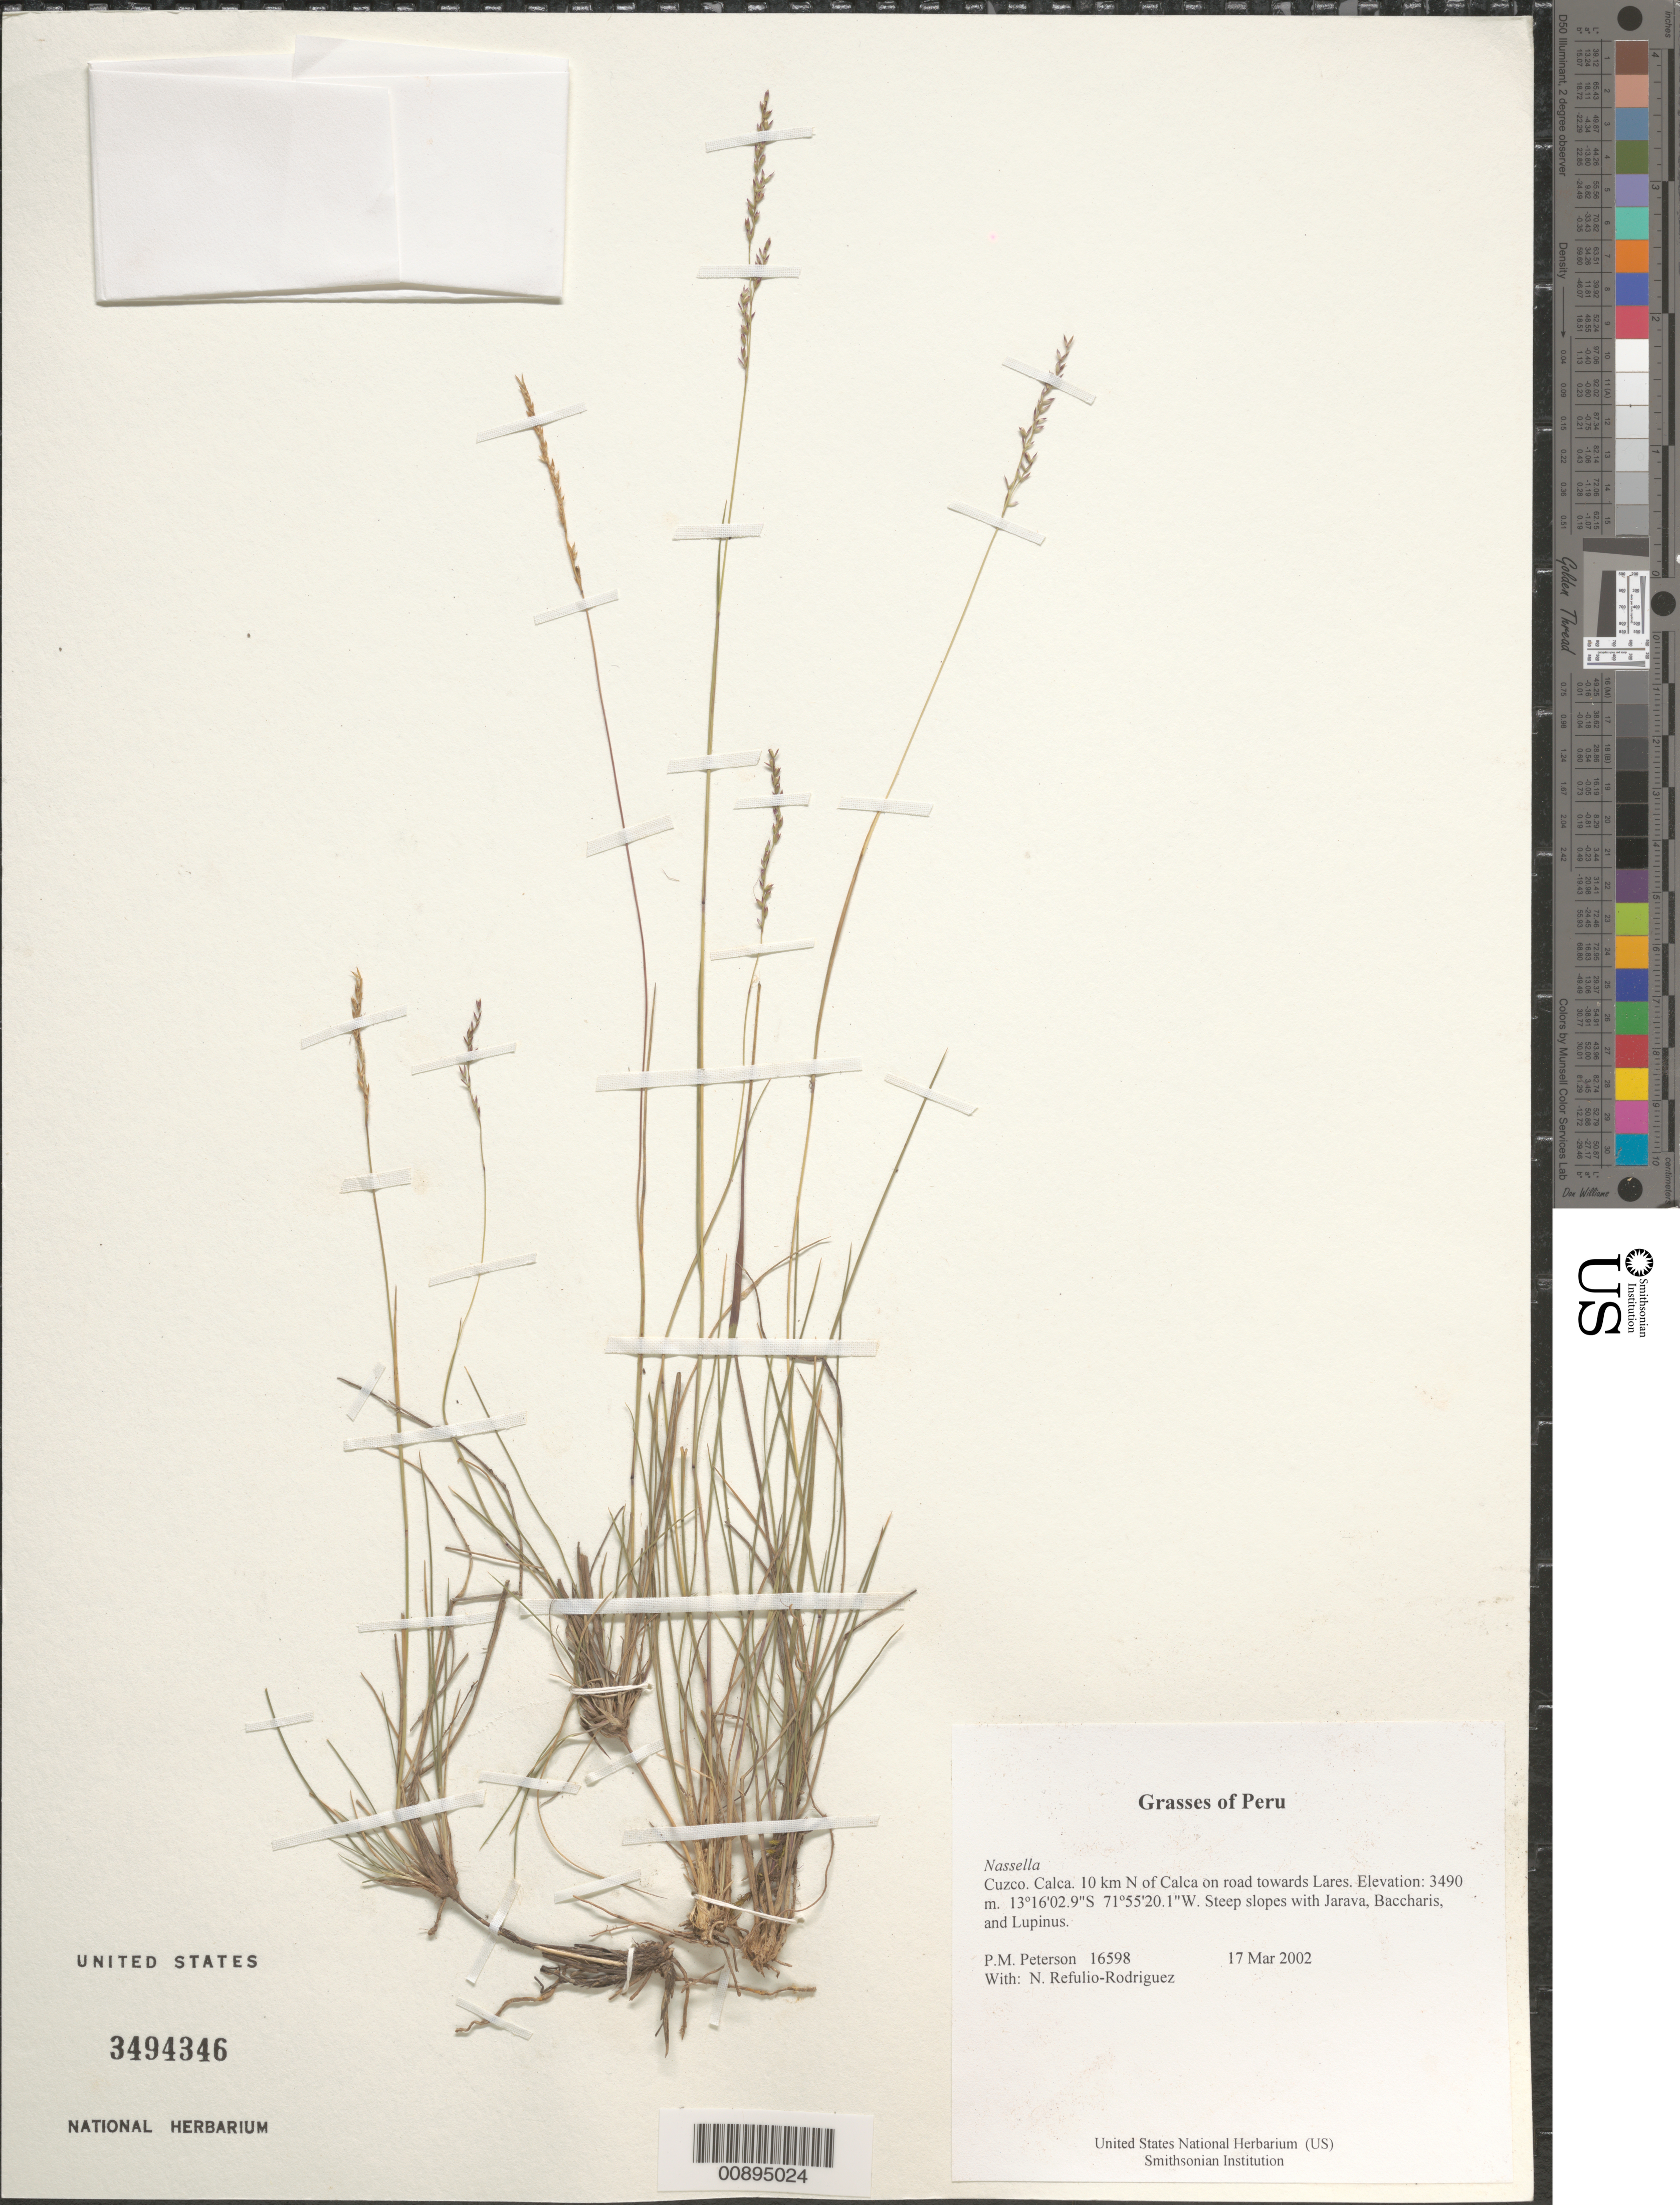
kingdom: Plantae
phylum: Tracheophyta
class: Liliopsida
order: Poales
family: Poaceae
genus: Nassella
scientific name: Nassella sp.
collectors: P. M. Peterson & N. Refulio-Rodríguez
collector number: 16598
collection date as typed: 17 Mar 2002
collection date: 2002-03-17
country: Peru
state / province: Cusco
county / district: Calca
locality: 10 km N of Calca on road towards Lares.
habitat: Steep slopes with ~Jarava, Baccharis, and Lupinus~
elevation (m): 3490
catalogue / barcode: US 3494346